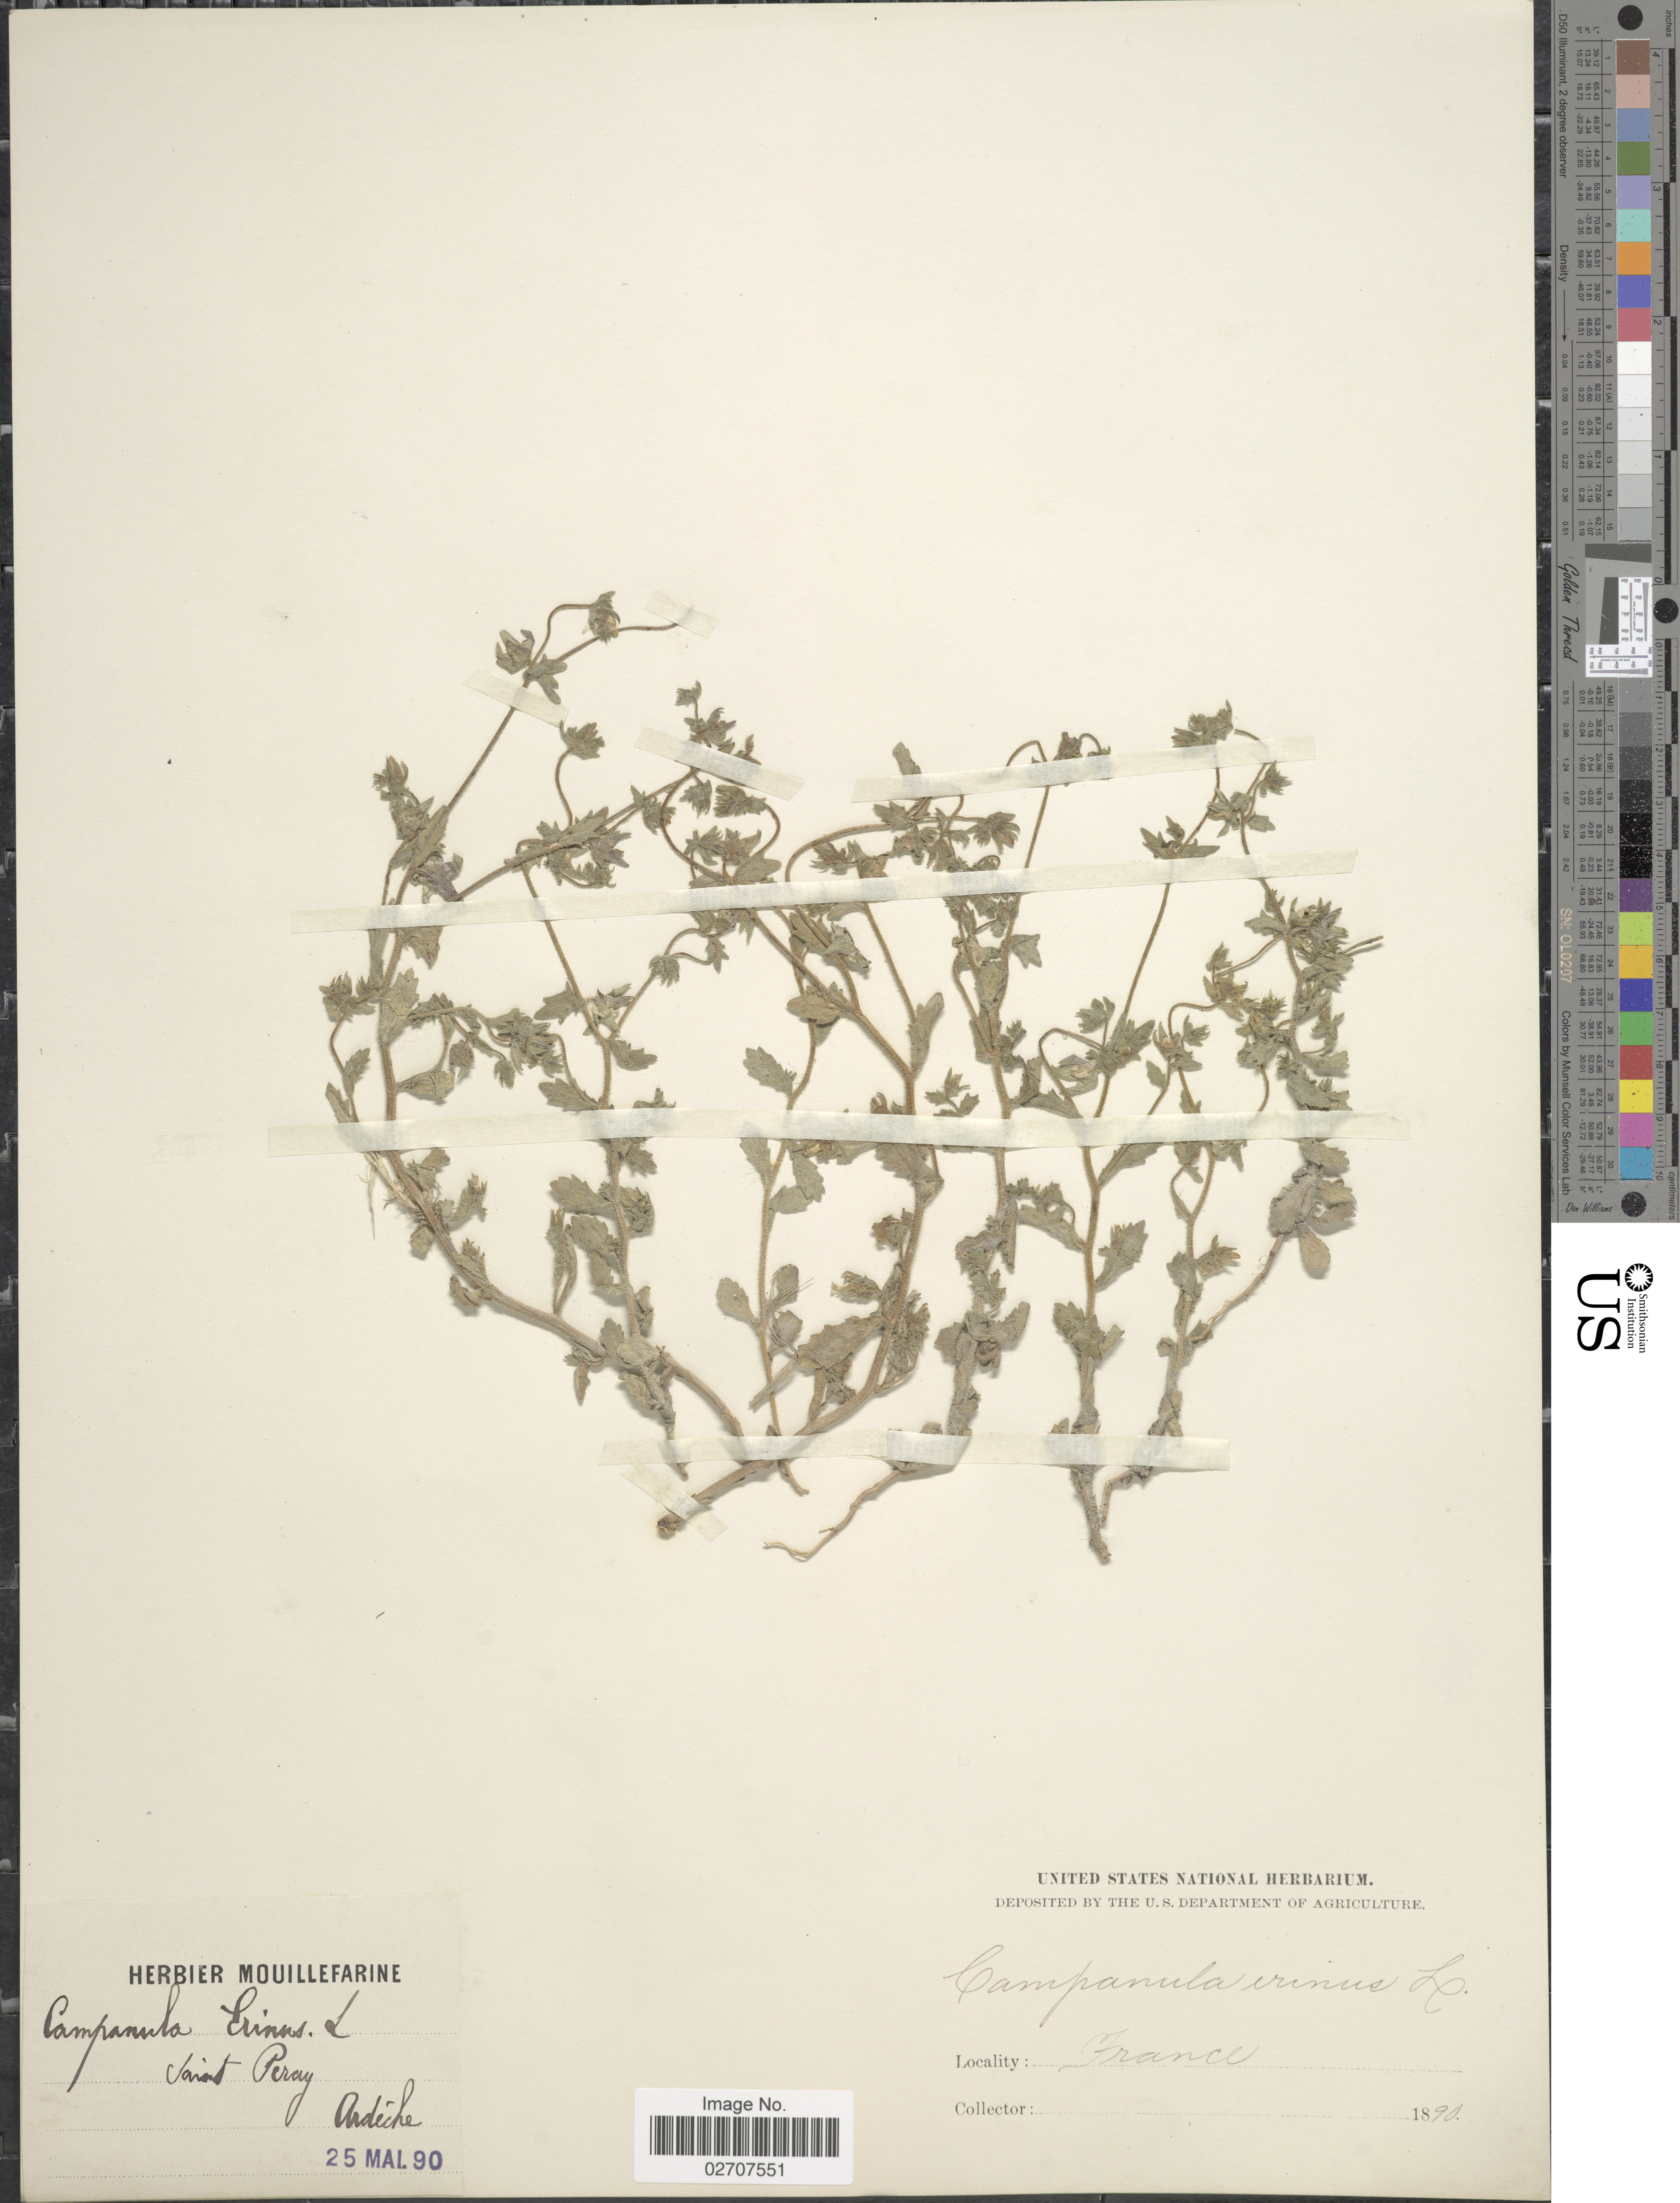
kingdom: Plantae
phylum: Tracheophyta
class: Magnoliopsida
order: Asterales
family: Campanulaceae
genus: Campanula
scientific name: Campanula erinus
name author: L.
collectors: Ardeche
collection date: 1890-05-25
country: France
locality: Saint Peray